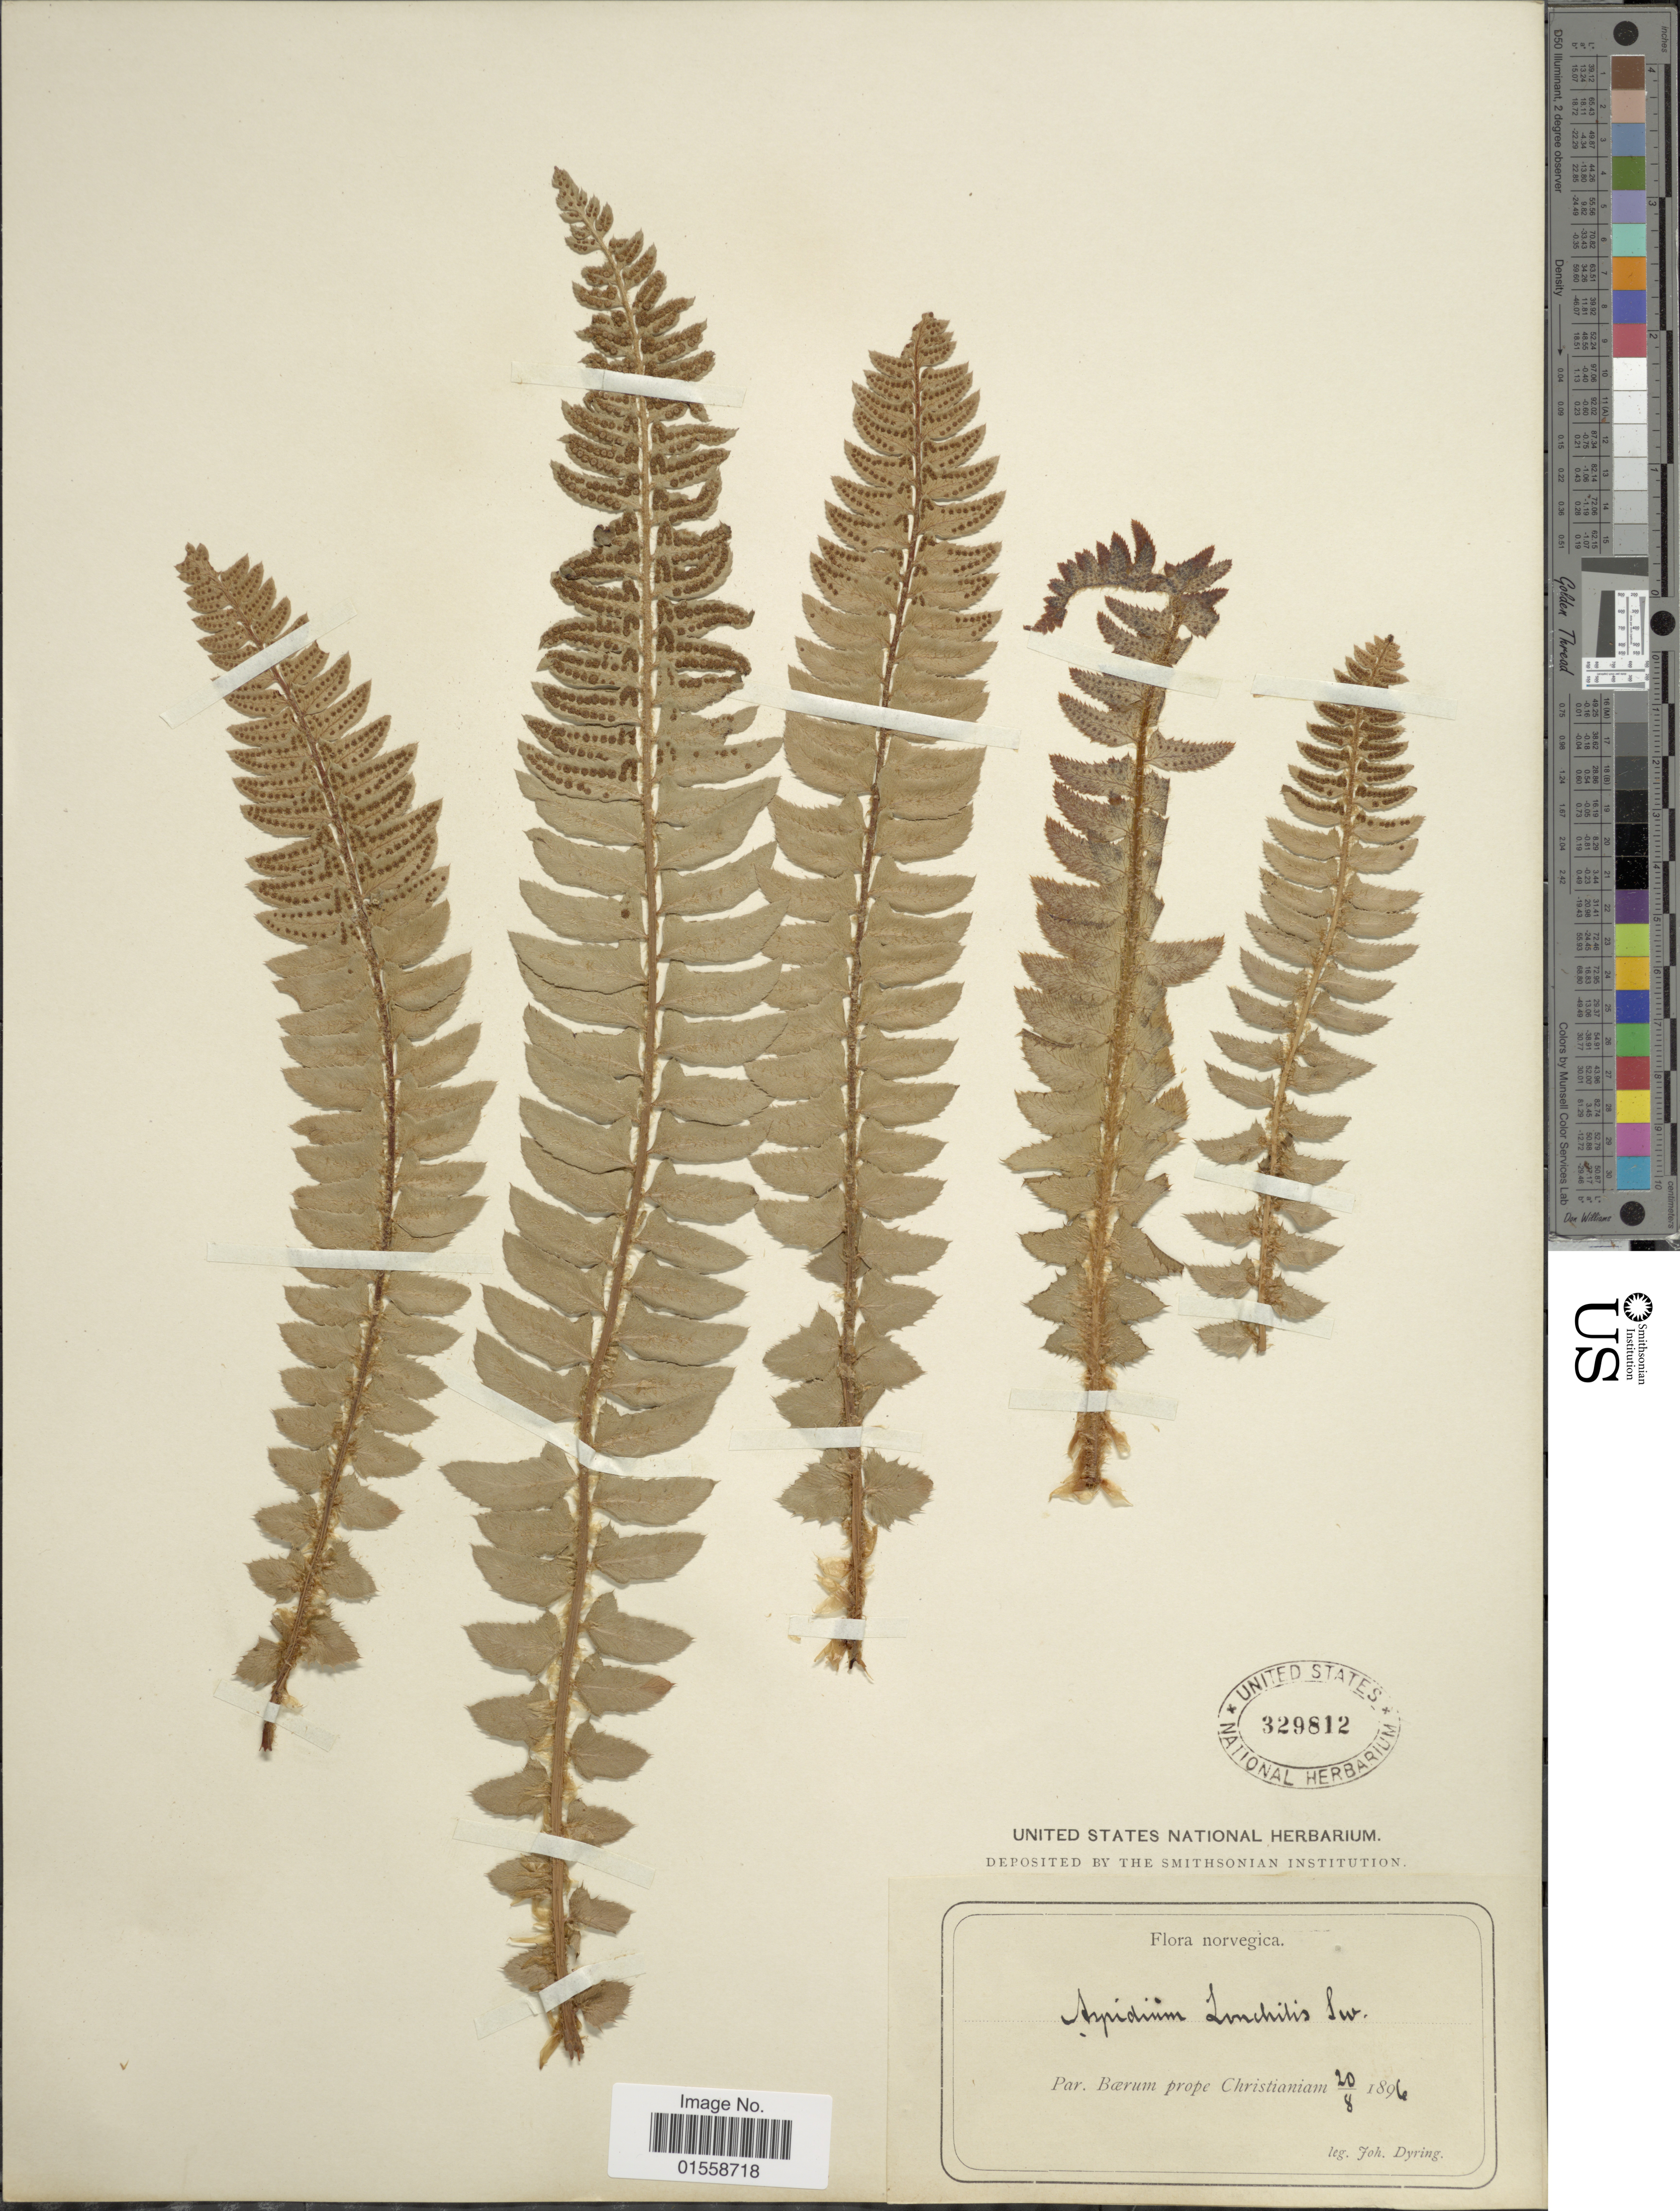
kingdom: Plantae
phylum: Tracheophyta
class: Polypodiopsida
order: Polypodiales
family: Dryopteridaceae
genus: Polystichum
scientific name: Polystichum lonchitis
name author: (Roth) L.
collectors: Dyring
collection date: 1896-08-20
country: Norway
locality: Norvegica, Par. Barum prope Christianiam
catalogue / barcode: US 329812